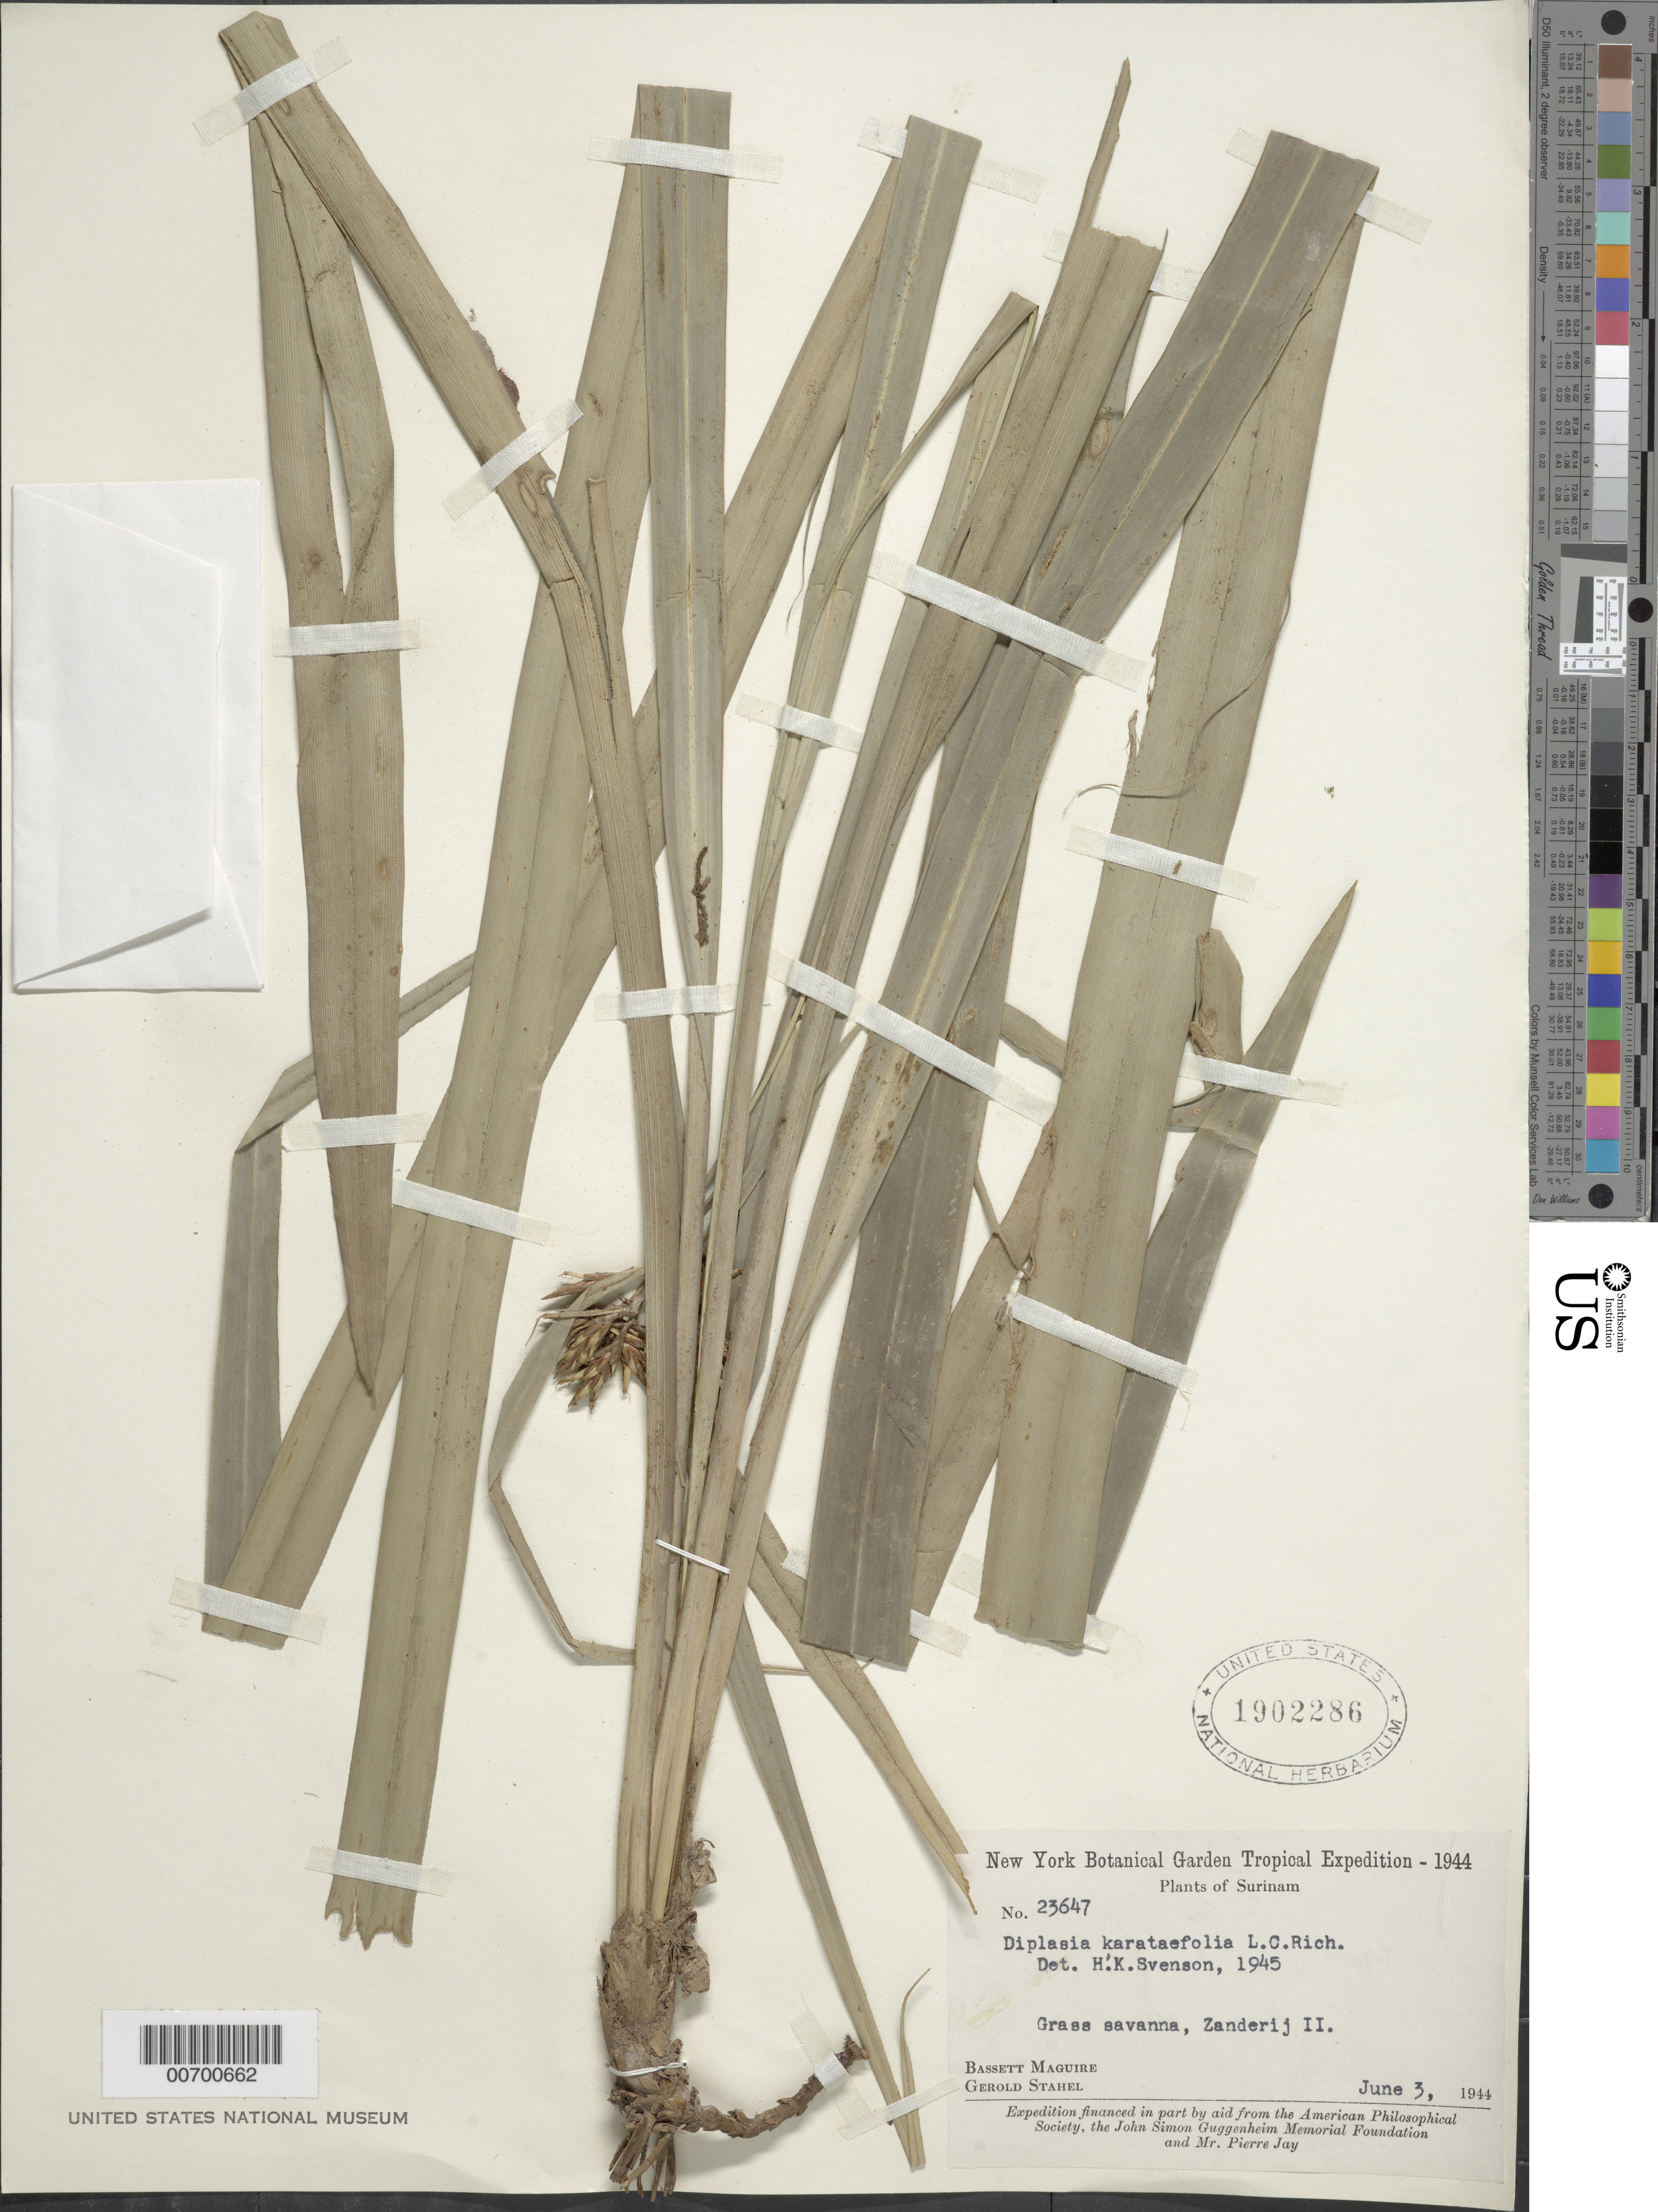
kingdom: Plantae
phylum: Tracheophyta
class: Liliopsida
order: Poales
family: Cyperaceae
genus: Diplasia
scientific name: Diplasia karatifolia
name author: Rich.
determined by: Svenson, Henry K.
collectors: B. Maguire & G. Stahel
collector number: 23647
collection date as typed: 3-Jun-44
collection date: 1944-06-03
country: Suriname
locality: Zanderij Is, Sectie O, km 70, along railroad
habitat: Grass savanna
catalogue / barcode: US 1902286